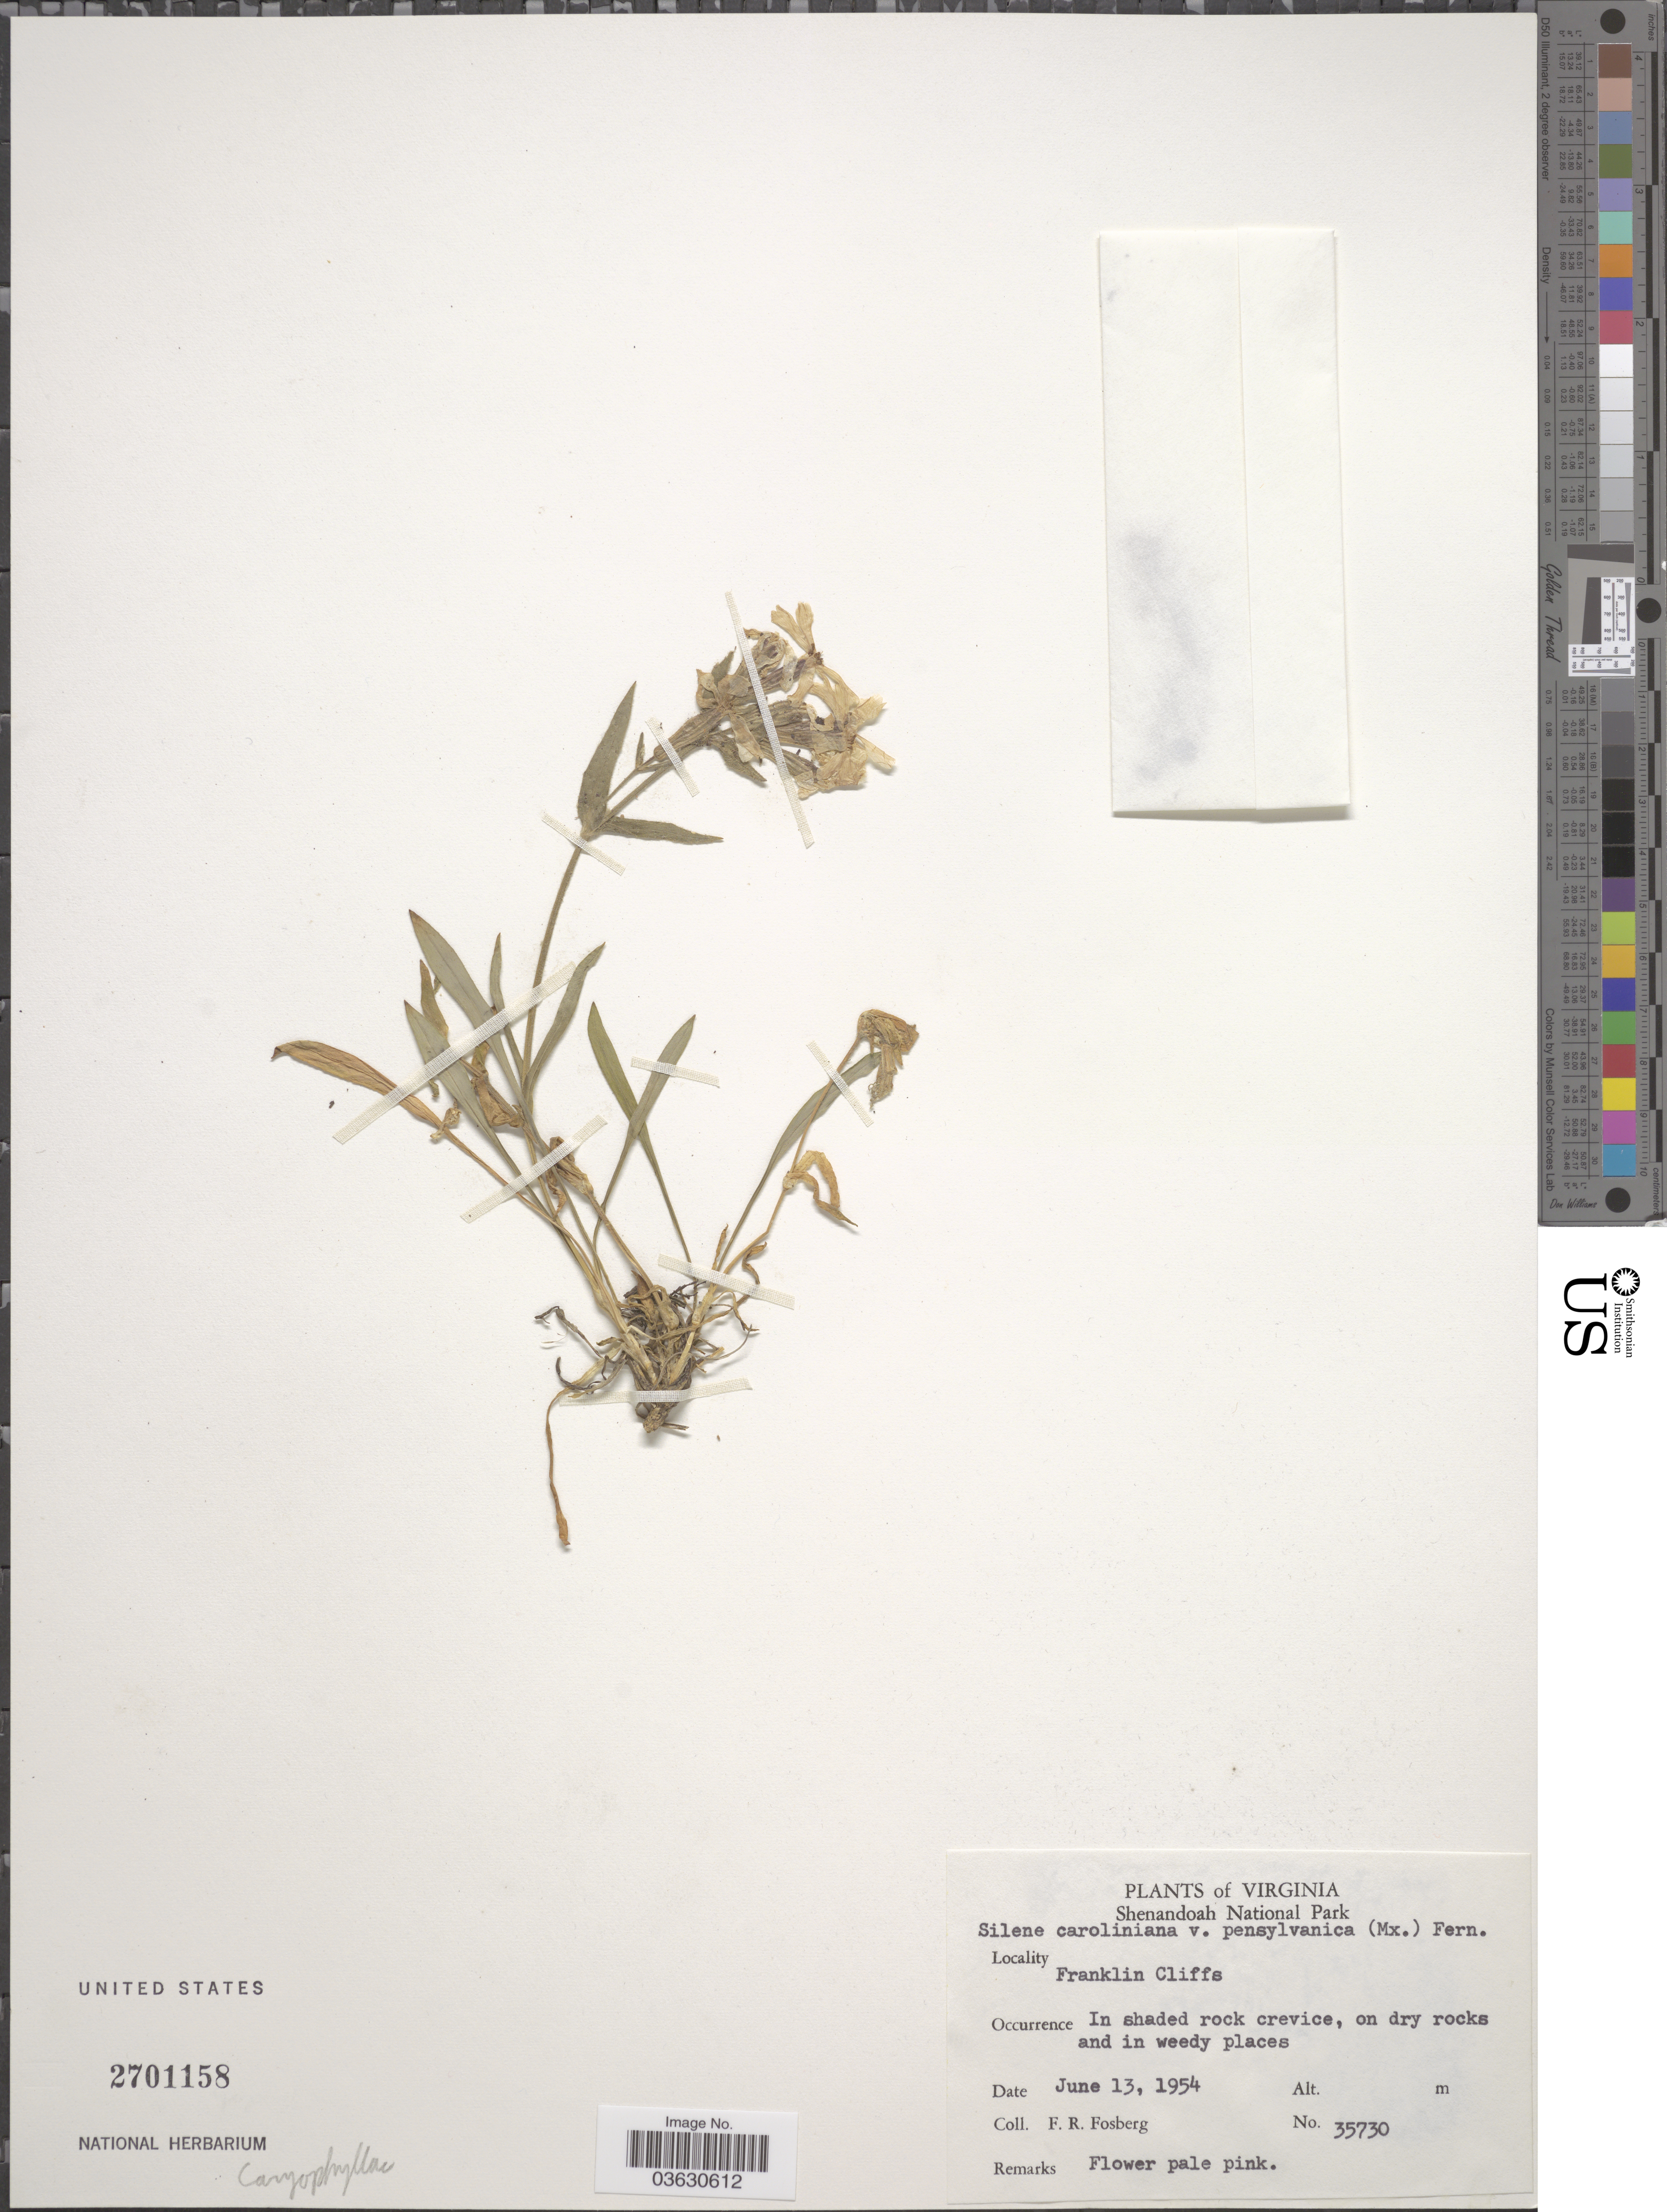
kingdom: Plantae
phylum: Tracheophyta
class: Magnoliopsida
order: Caryophyllales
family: Caryophyllaceae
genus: Silene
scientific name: Silene caroliniana var. pensylvanica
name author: (Michx.) Fernald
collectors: F. R. Fosberg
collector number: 35730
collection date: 1954-06-13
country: United States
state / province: Virginia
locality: Shenandoah National Park. Franklin Cliffs.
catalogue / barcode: US 2701158